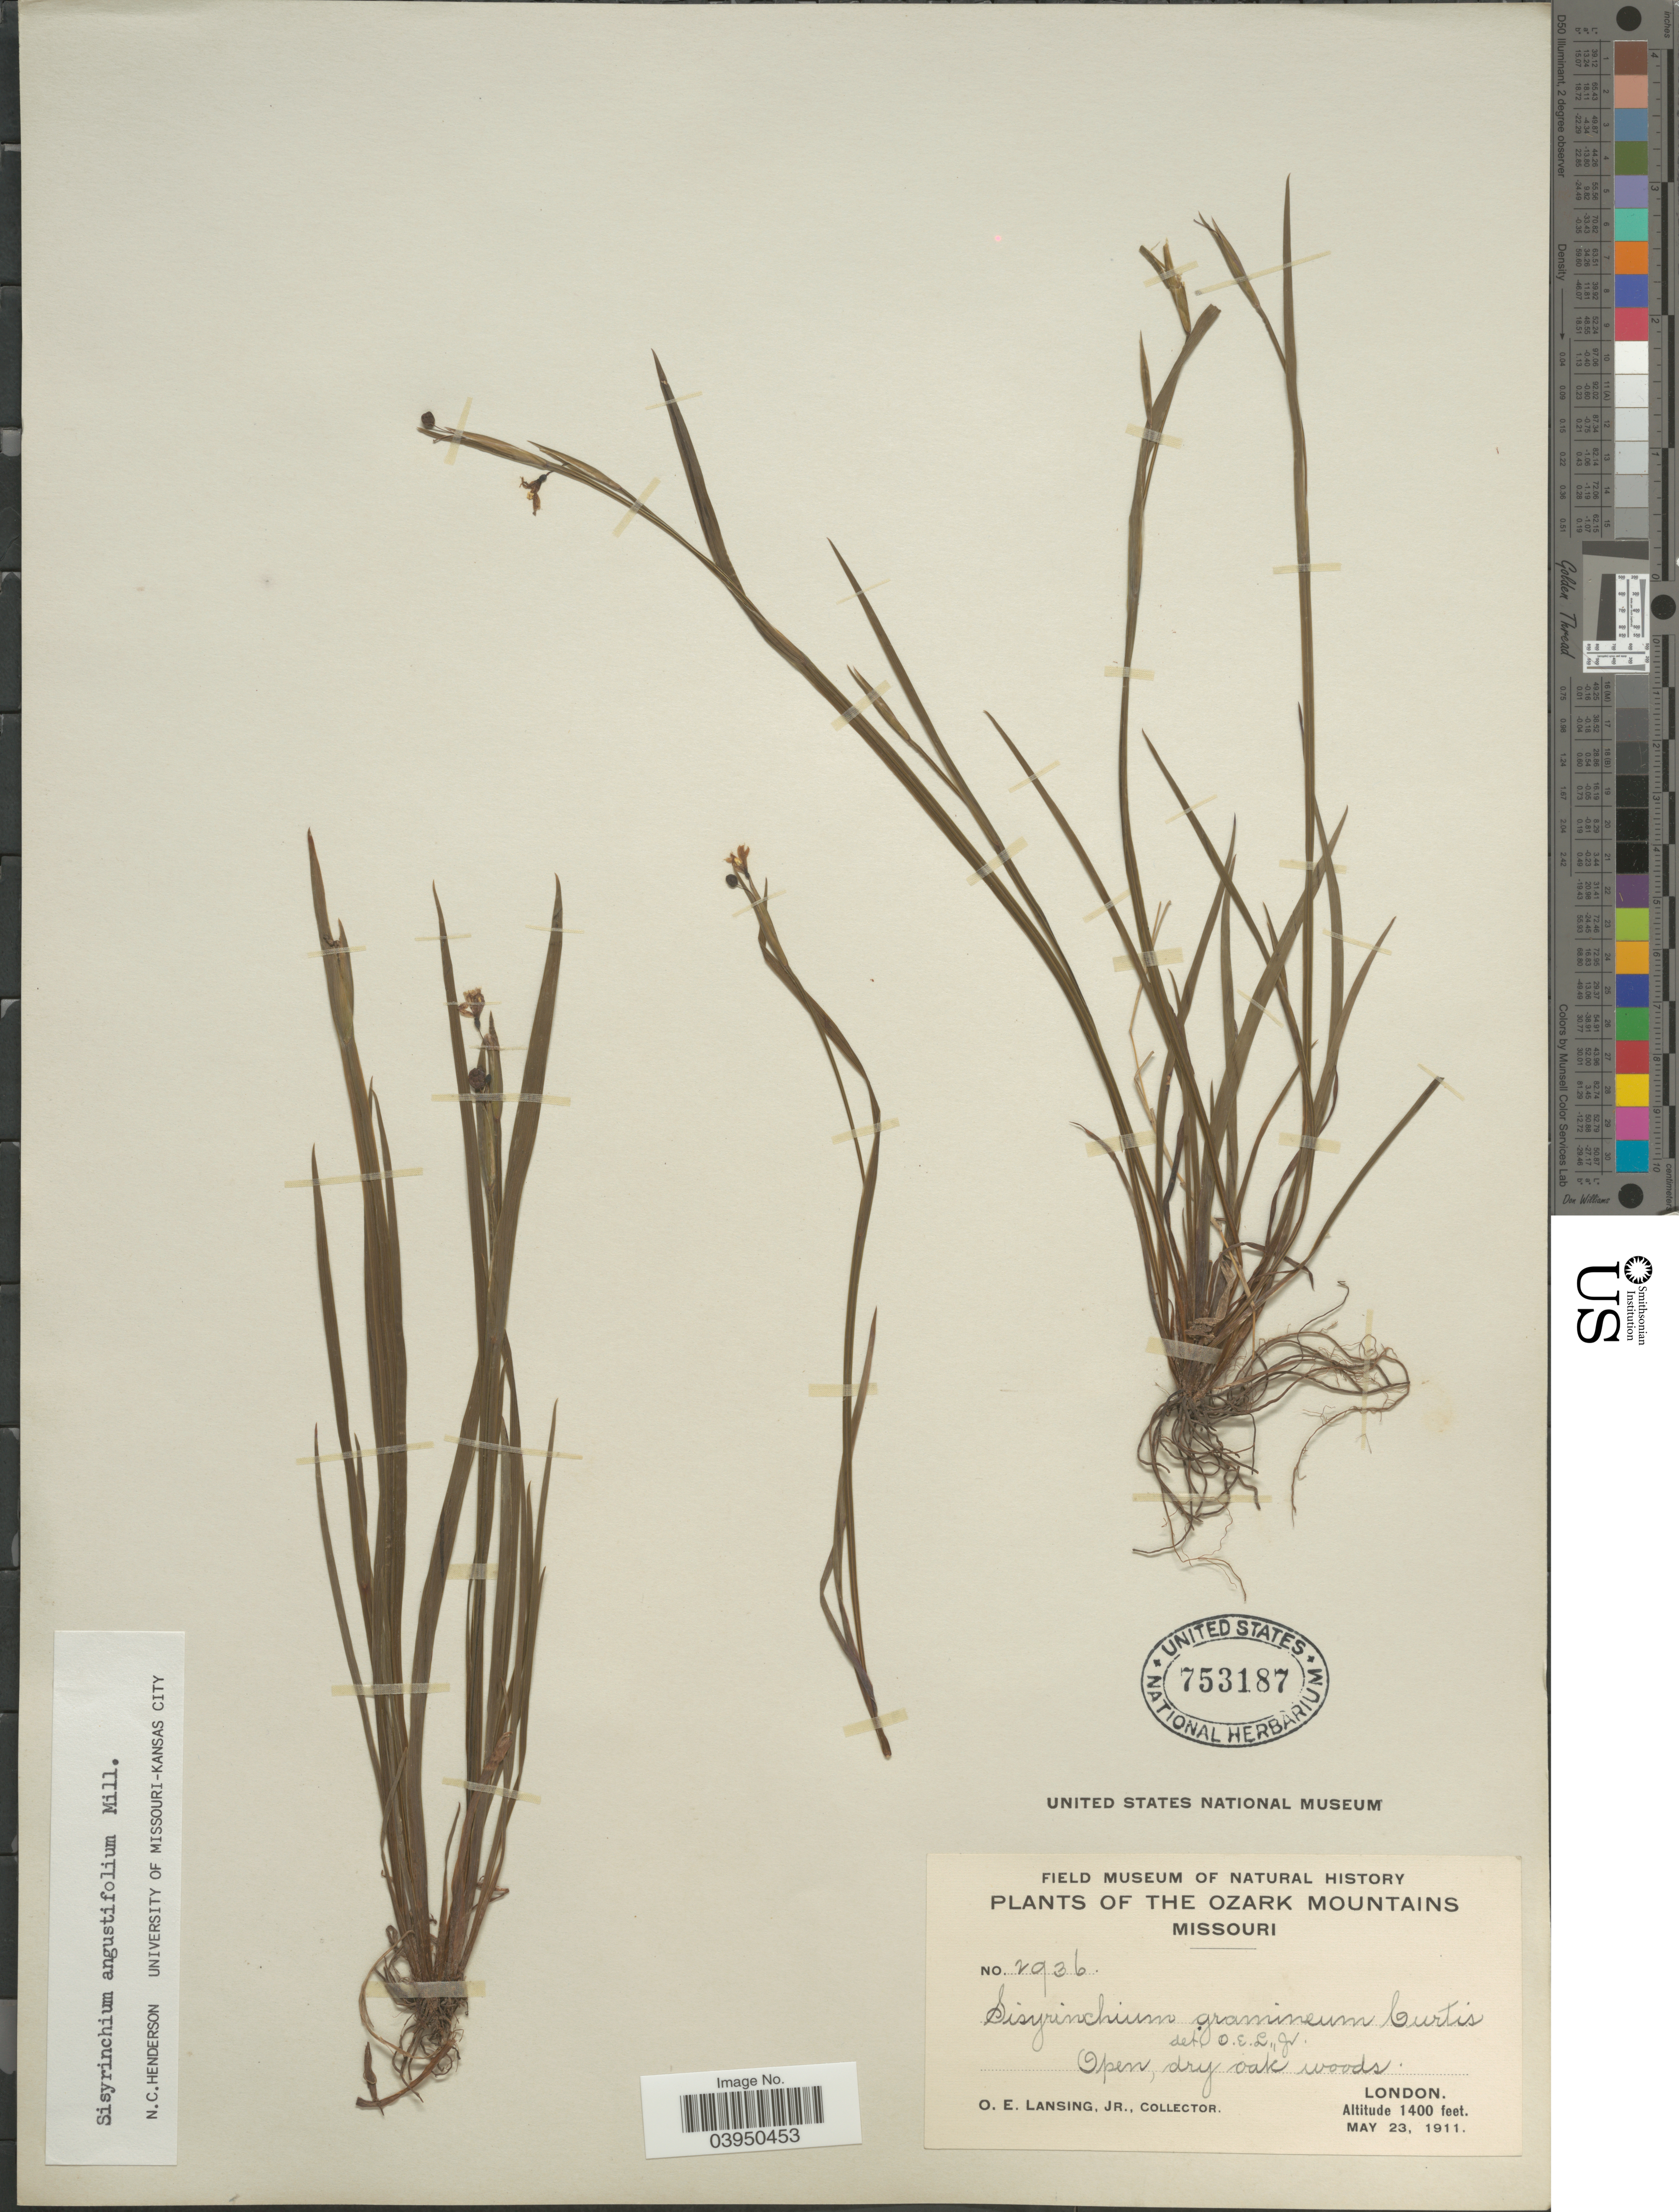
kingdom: Plantae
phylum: Tracheophyta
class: Liliopsida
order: Asparagales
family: Iridaceae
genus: Sisyrinchium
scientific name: Sisyrinchium angustifolium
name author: Mill.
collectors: O. Lansing Jr.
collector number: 2936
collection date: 1911-05-23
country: United States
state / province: Missouri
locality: The Ozark Mountains. London.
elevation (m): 427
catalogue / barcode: US 753187